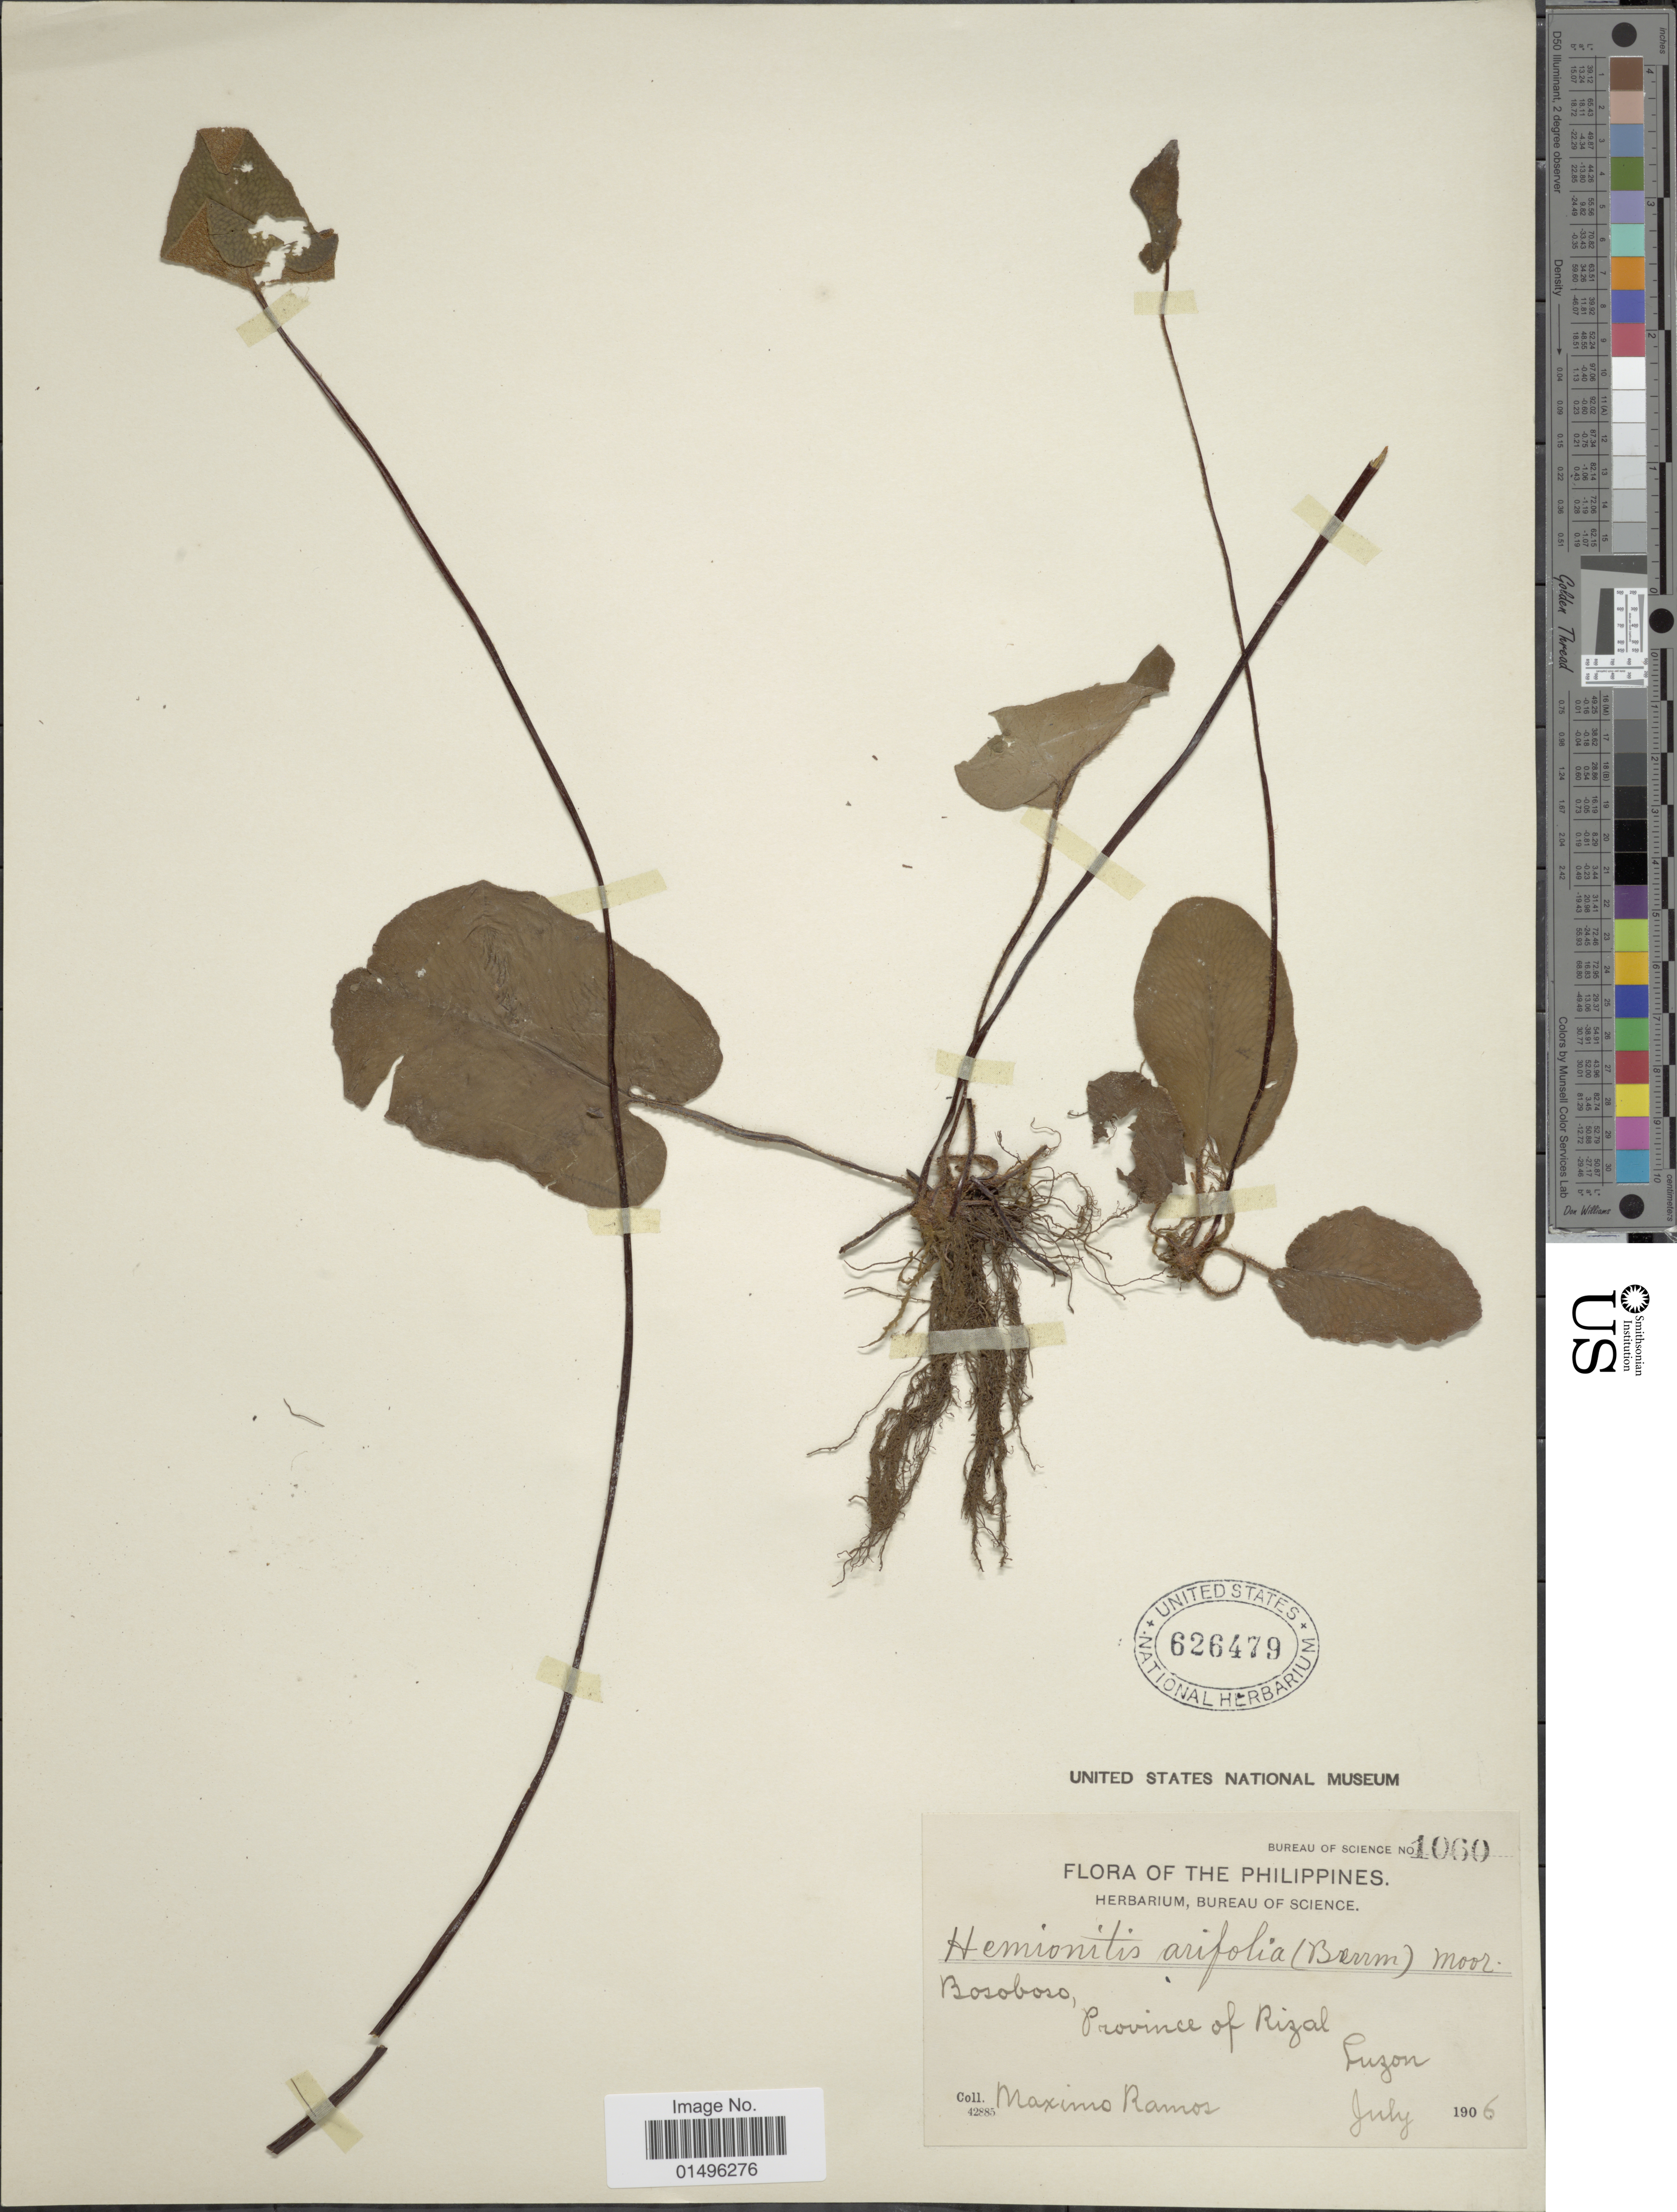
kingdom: Plantae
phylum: Tracheophyta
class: Polypodiopsida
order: Polypodiales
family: Pteridaceae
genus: Parahemionitis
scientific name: Parahemionitis cordata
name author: (Roxb. ex Hook. & Grev.) Fraser-Jenk.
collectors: M. Ramos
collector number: Bureau of Science 1060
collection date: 1906-07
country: Philippines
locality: Philippines, Bosoboso, Province of Rizal, Luzon.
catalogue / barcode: US 626479